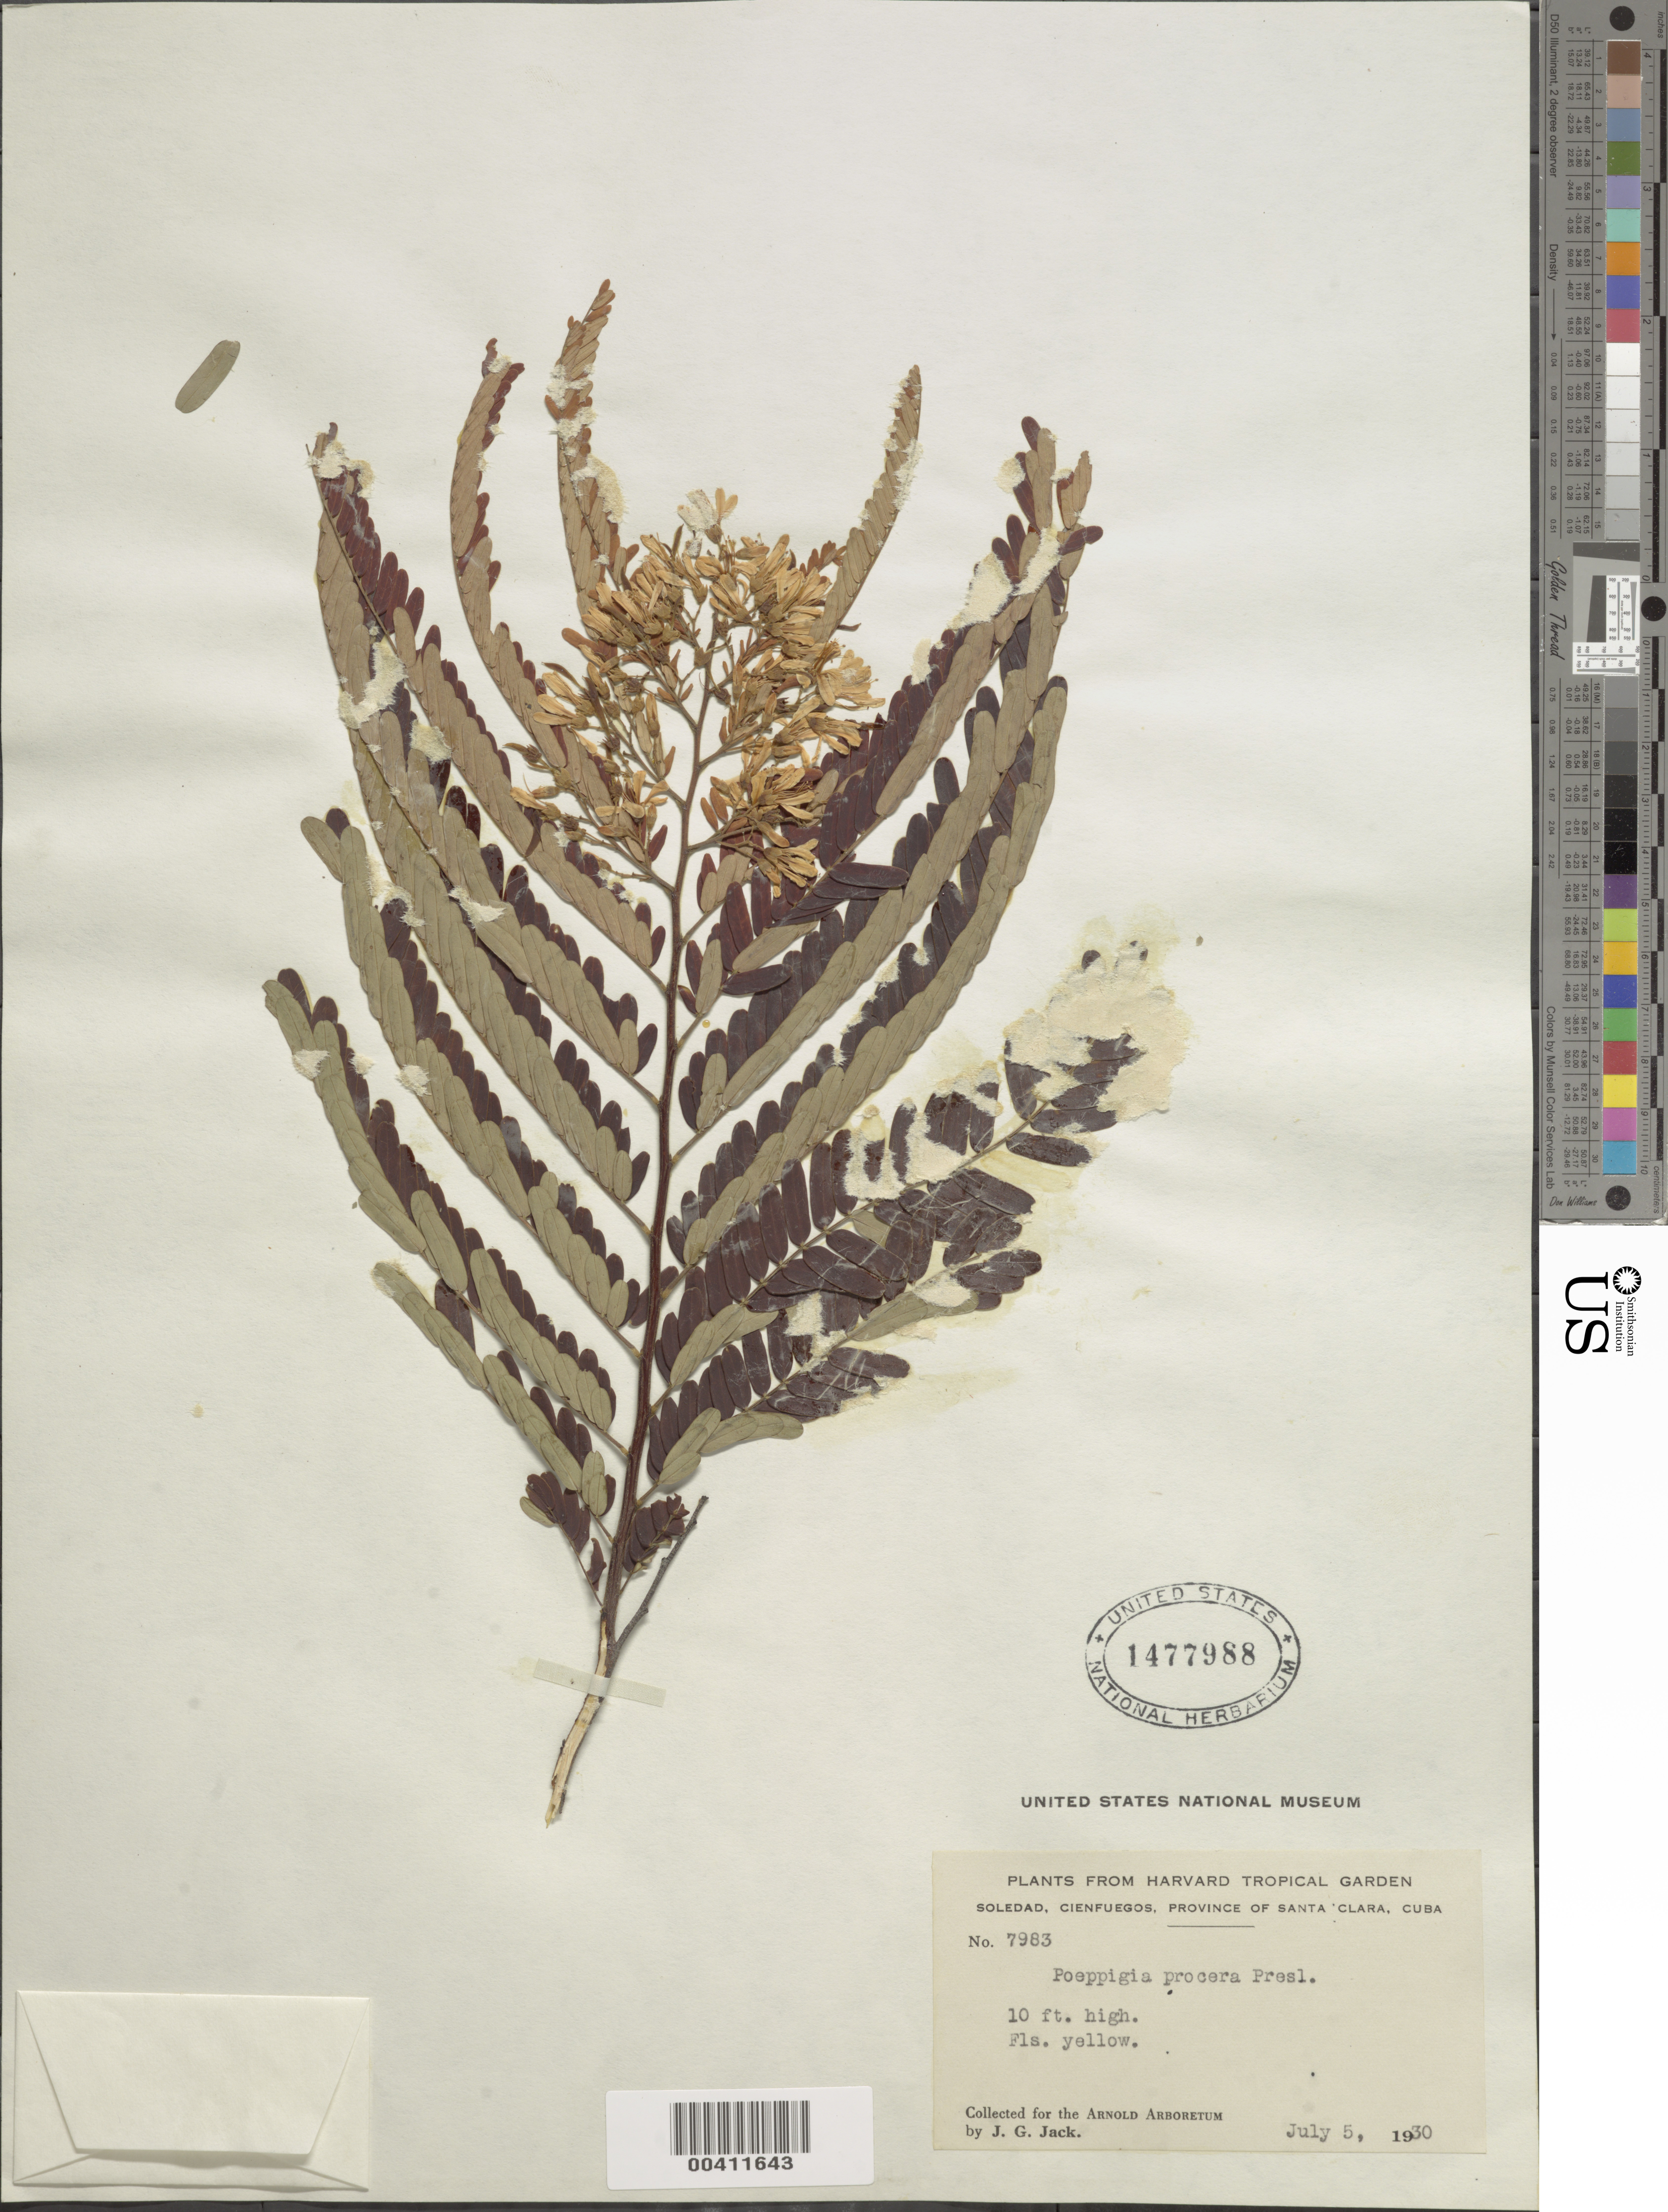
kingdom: Plantae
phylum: Tracheophyta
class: Magnoliopsida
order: Fabales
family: Fabaceae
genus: Poeppigia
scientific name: Poeppigia procera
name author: C. Presl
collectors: J. G. Jack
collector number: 7983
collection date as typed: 05 Jul 1930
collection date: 1930-07-05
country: Cuba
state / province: Las Villas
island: Greater Antilles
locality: Soledad, cienfuegos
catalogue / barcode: US 1477988